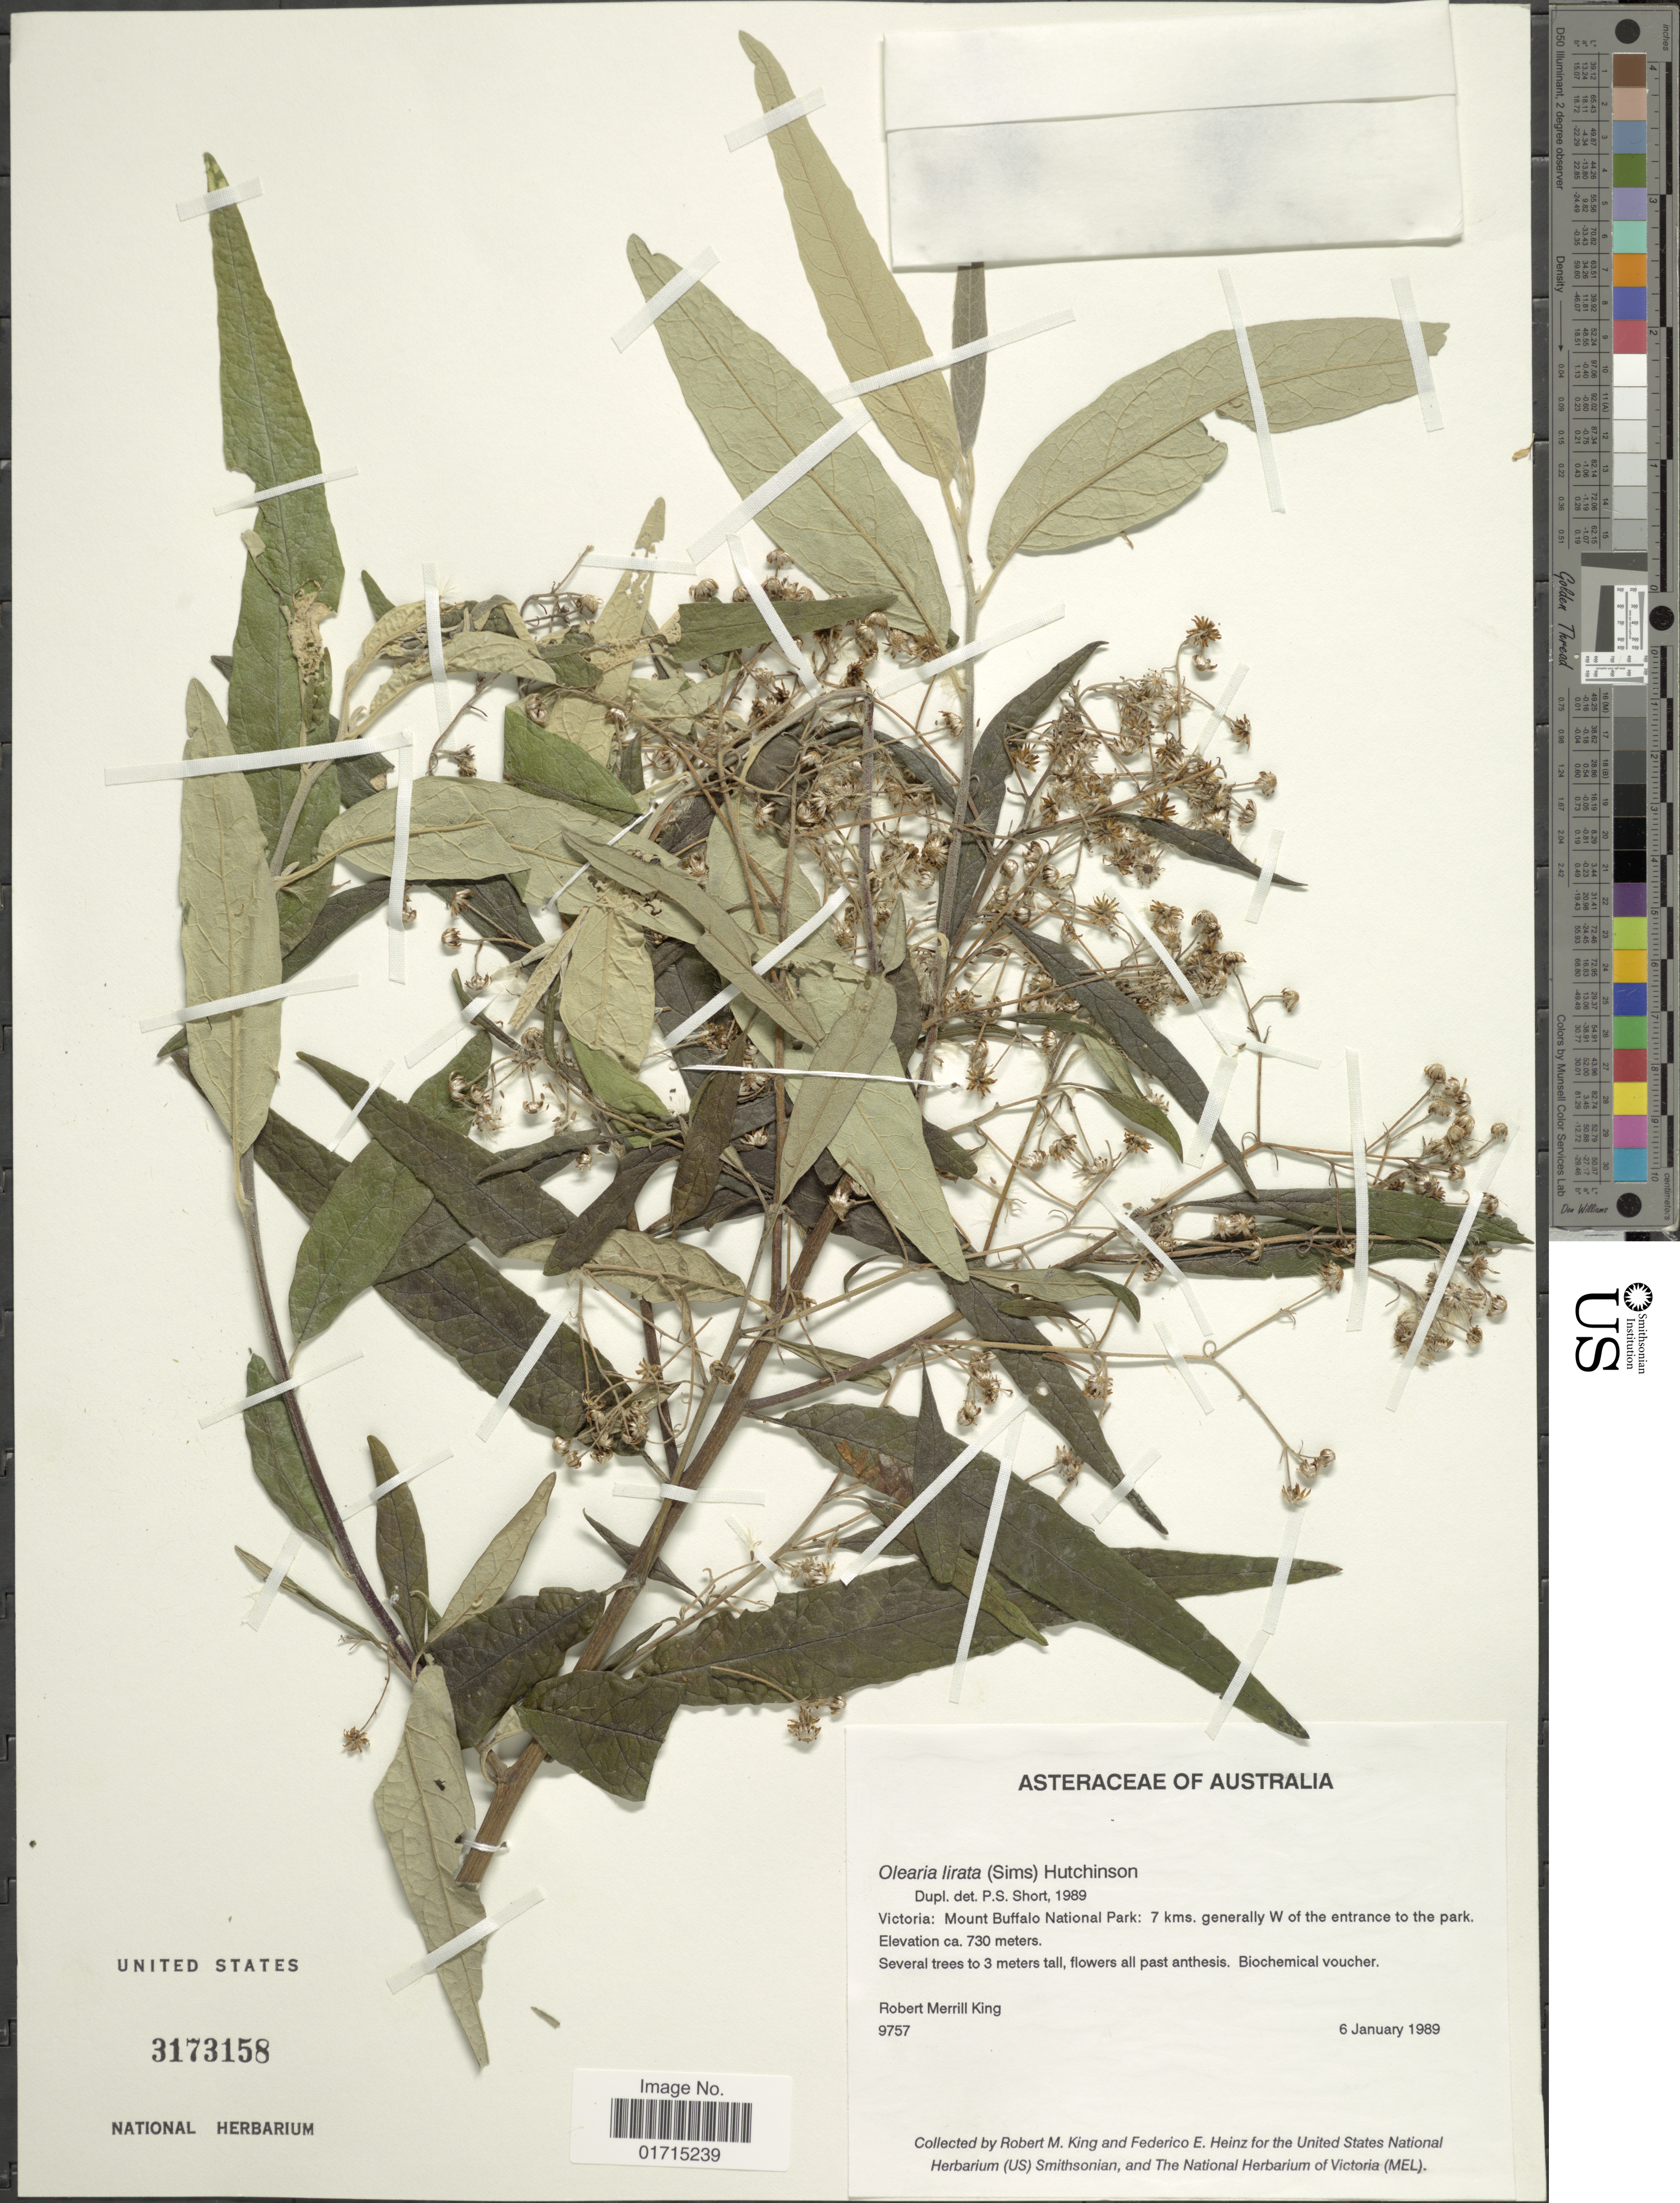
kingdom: Plantae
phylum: Tracheophyta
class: Magnoliopsida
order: Asterales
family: Asteraceae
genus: Olearia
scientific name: Olearia lirata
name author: (Sims) Hutch.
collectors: R. M. King & F. Heinz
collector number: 9757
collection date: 1989-01-06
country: Australia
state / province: Victoria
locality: Victoria: Mount Buffalo National Park: 7 kms. generally W of the entrance to the park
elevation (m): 730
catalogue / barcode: US 3173158